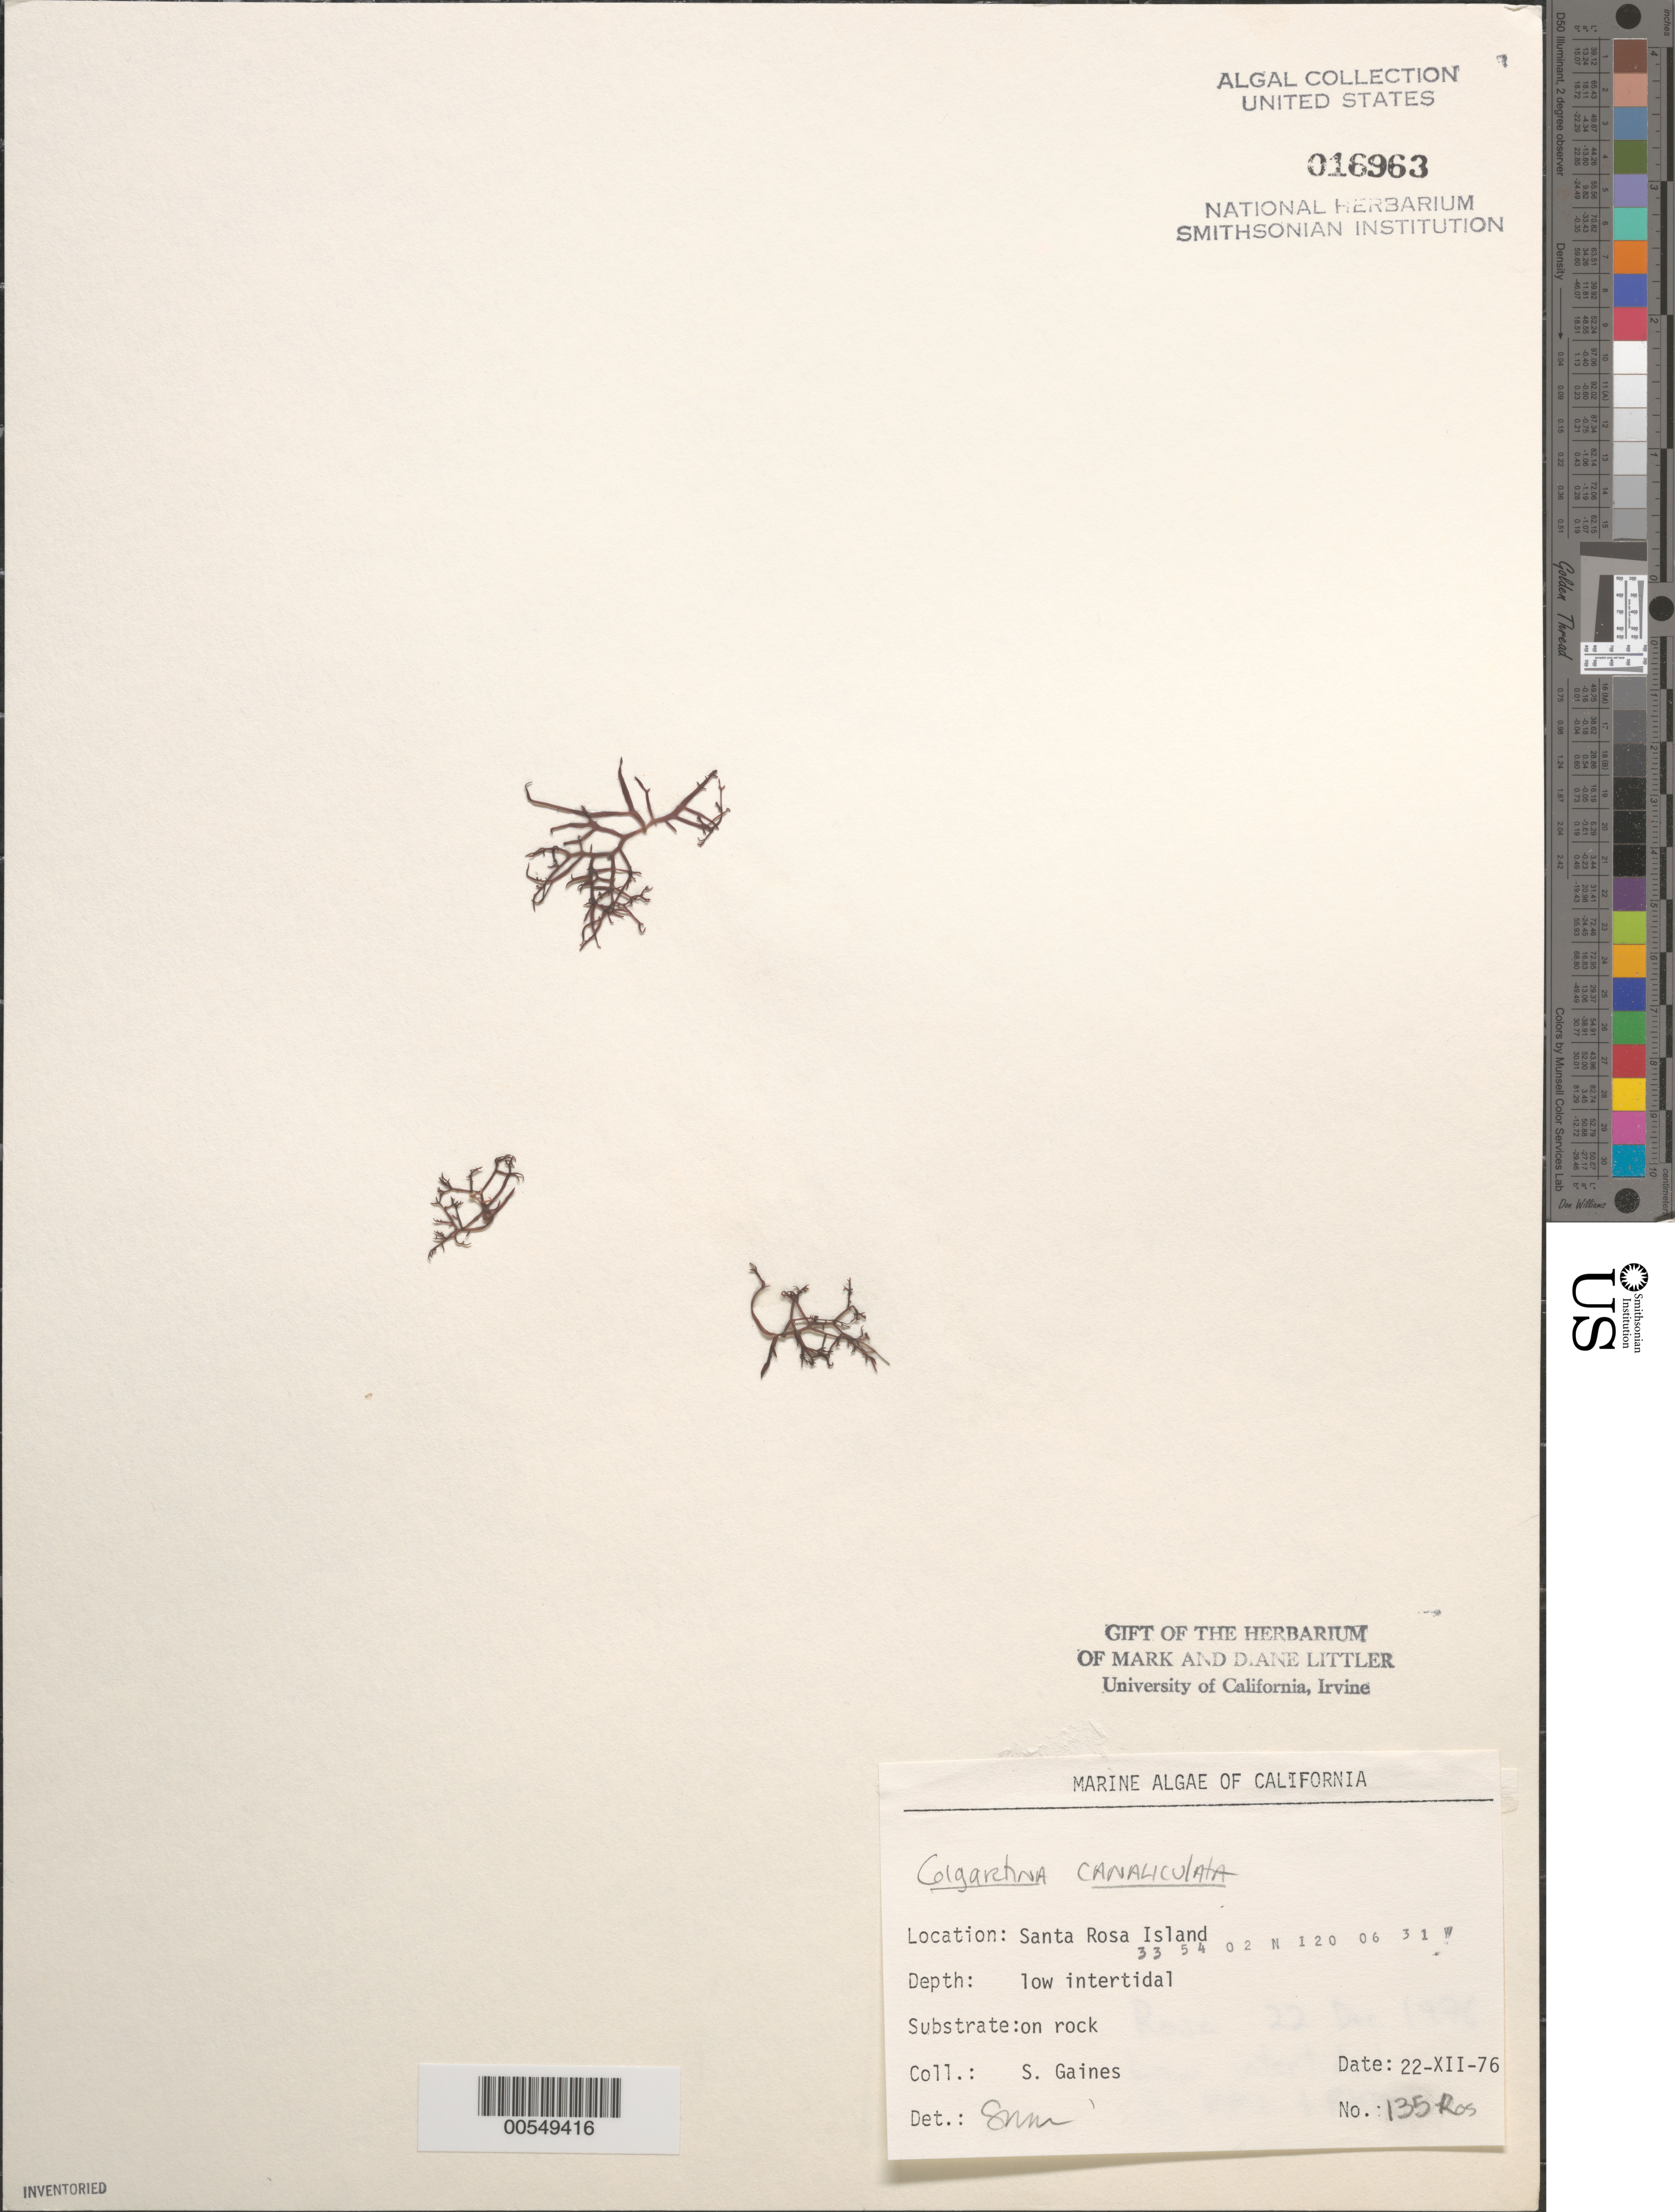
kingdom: Plantae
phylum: Rhodophyta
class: Florideophyceae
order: Gigartinales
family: Gigartinaceae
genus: Chondracanthus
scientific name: Chondracanthus canaliculatus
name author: (Harv.) Guiry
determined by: Algae name updating Project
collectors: S. Gaines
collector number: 135-ros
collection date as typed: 22 Dec 1976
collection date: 1976-12-22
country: United States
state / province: California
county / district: Santa Barbara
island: Santa Rosa Island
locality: Johnson's Lee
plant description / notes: BLM-SOCALBIGHT Rocky Intertidal Survey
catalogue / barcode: US 16963